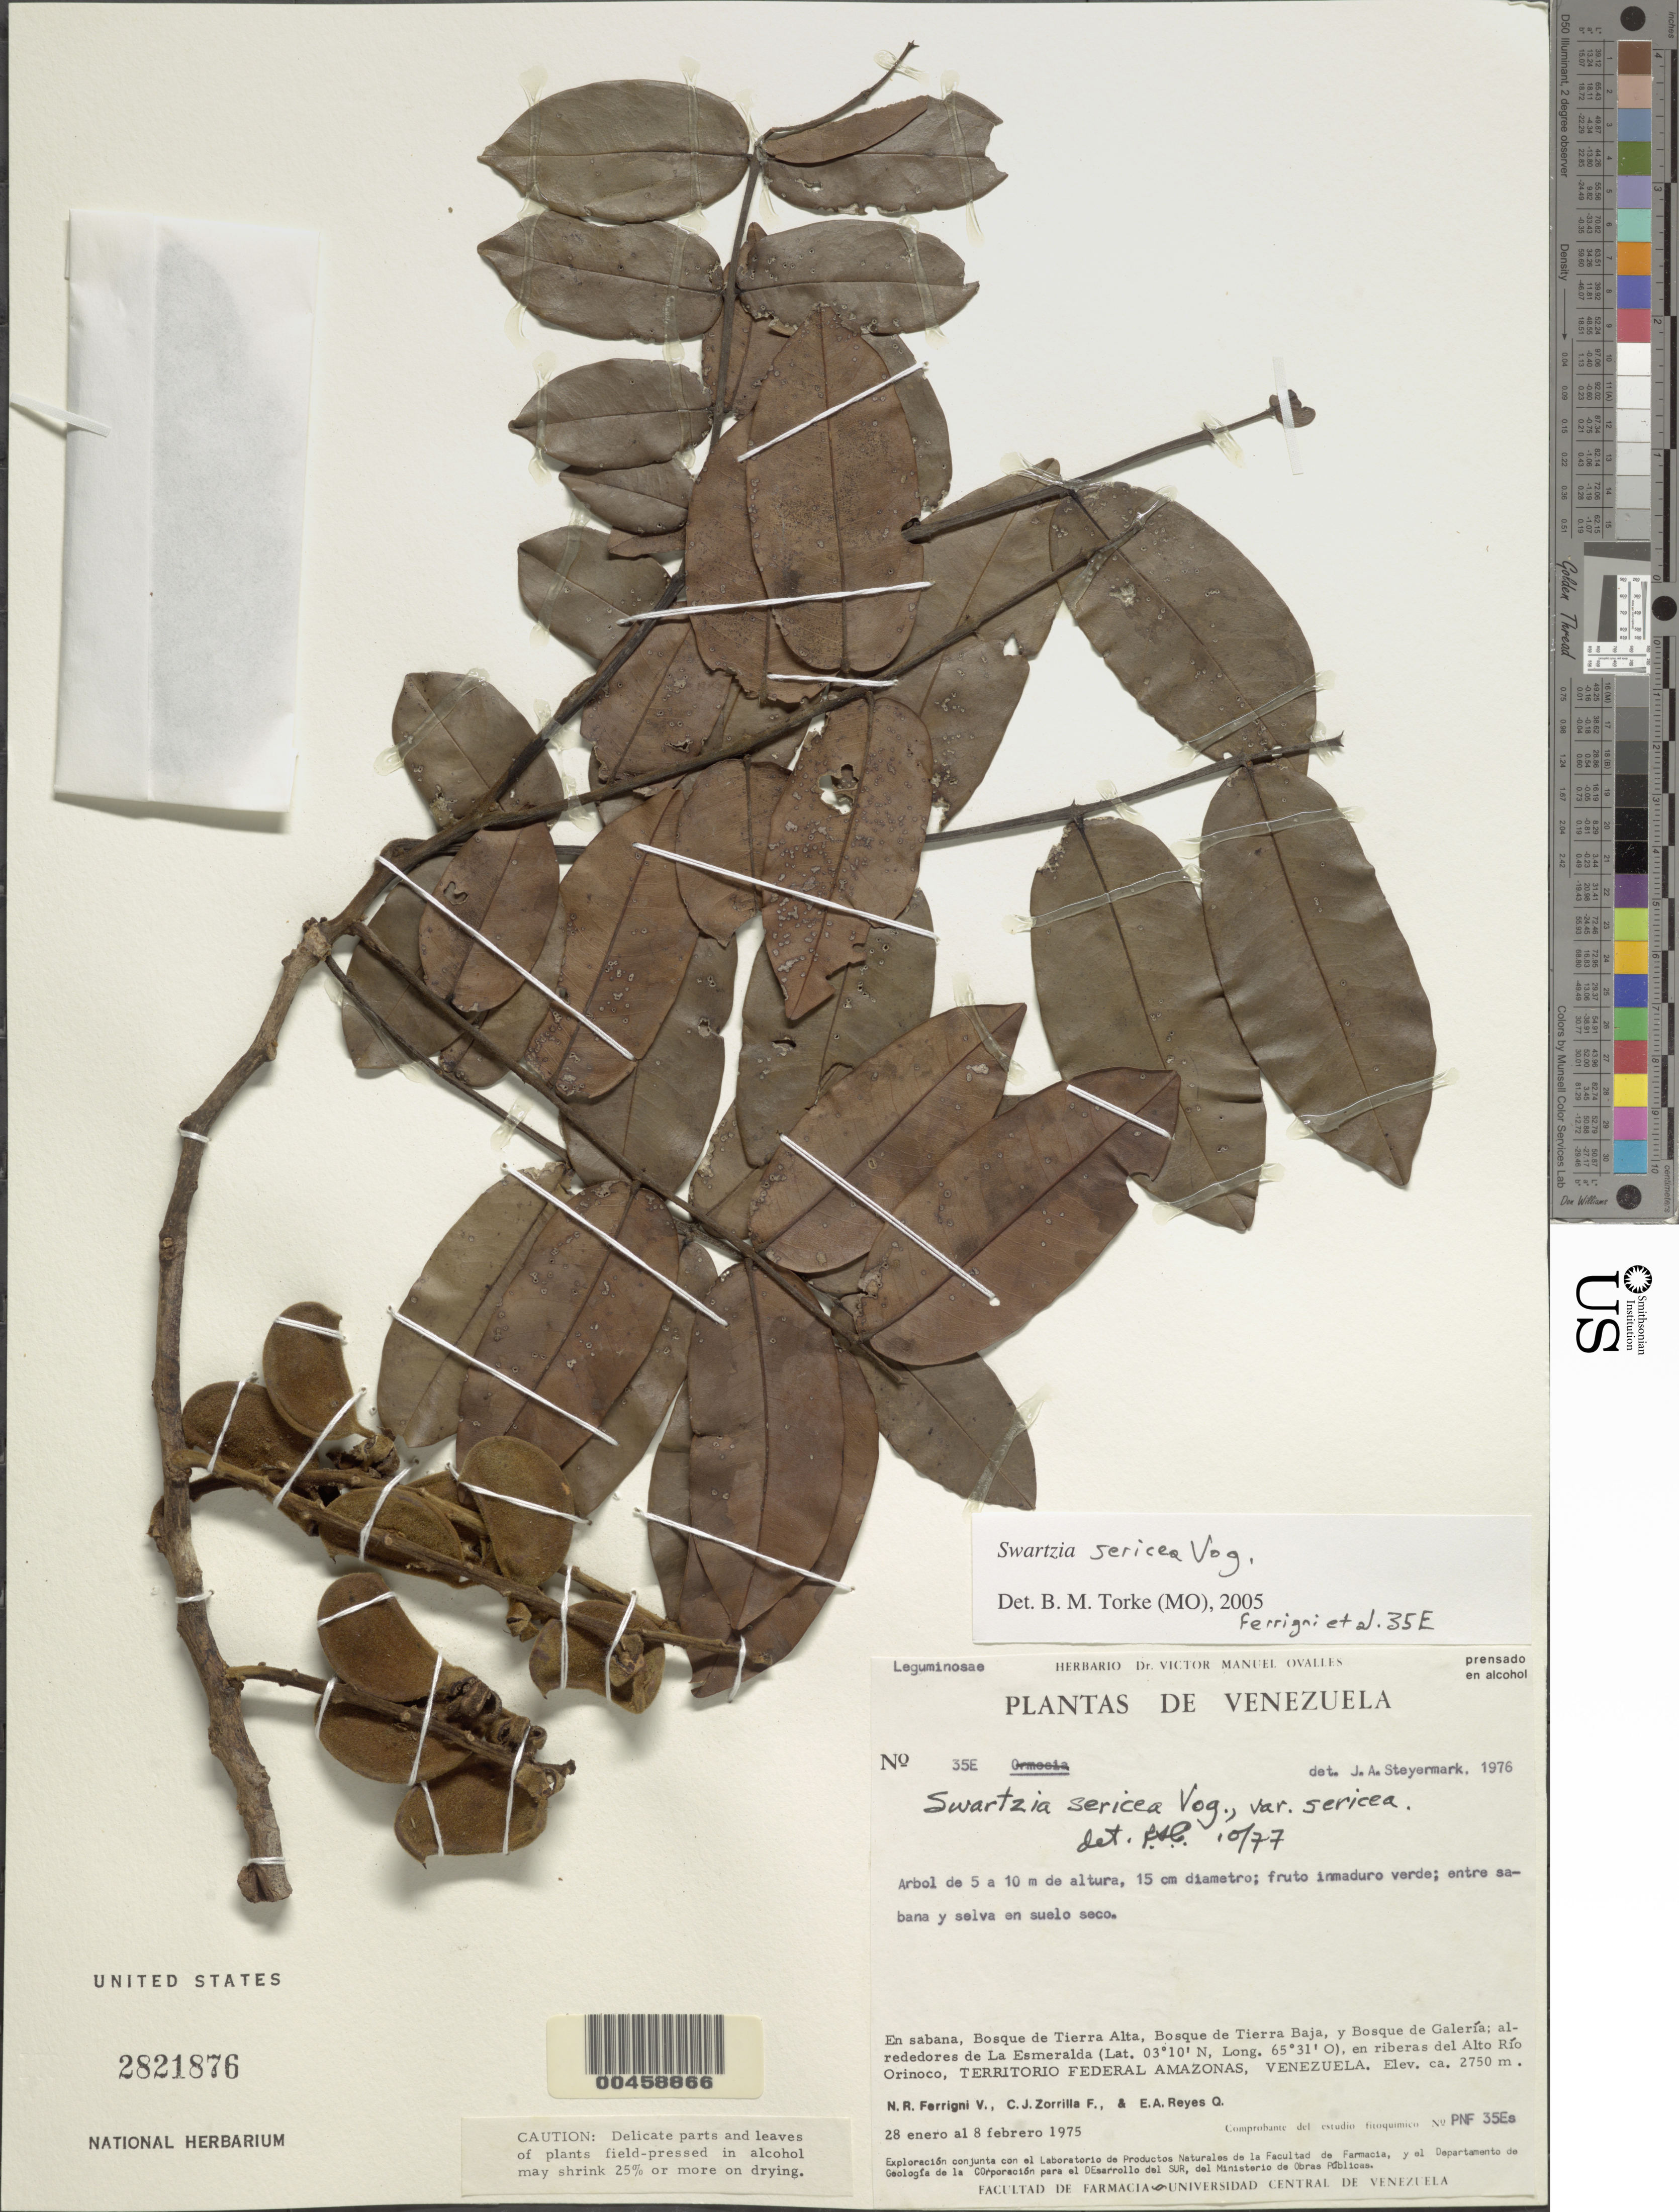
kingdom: Plantae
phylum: Tracheophyta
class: Magnoliopsida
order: Fabales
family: Fabaceae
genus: Swartzia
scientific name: Swartzia sericea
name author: Vogel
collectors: N. Ferrigni V., C. J. Zorilla & E. A. Reyes Q.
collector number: Pnf 35e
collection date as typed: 28 Jan 1975 to 08 Feb 1975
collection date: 1975-01-28/1975-02-08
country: Venezuela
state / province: Amazonas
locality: La esmeralda, alrededores de; bosque de tierra alta, bosque de tierra baja y bosque de galeria; rio orinoco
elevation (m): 2750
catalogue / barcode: US 2821876